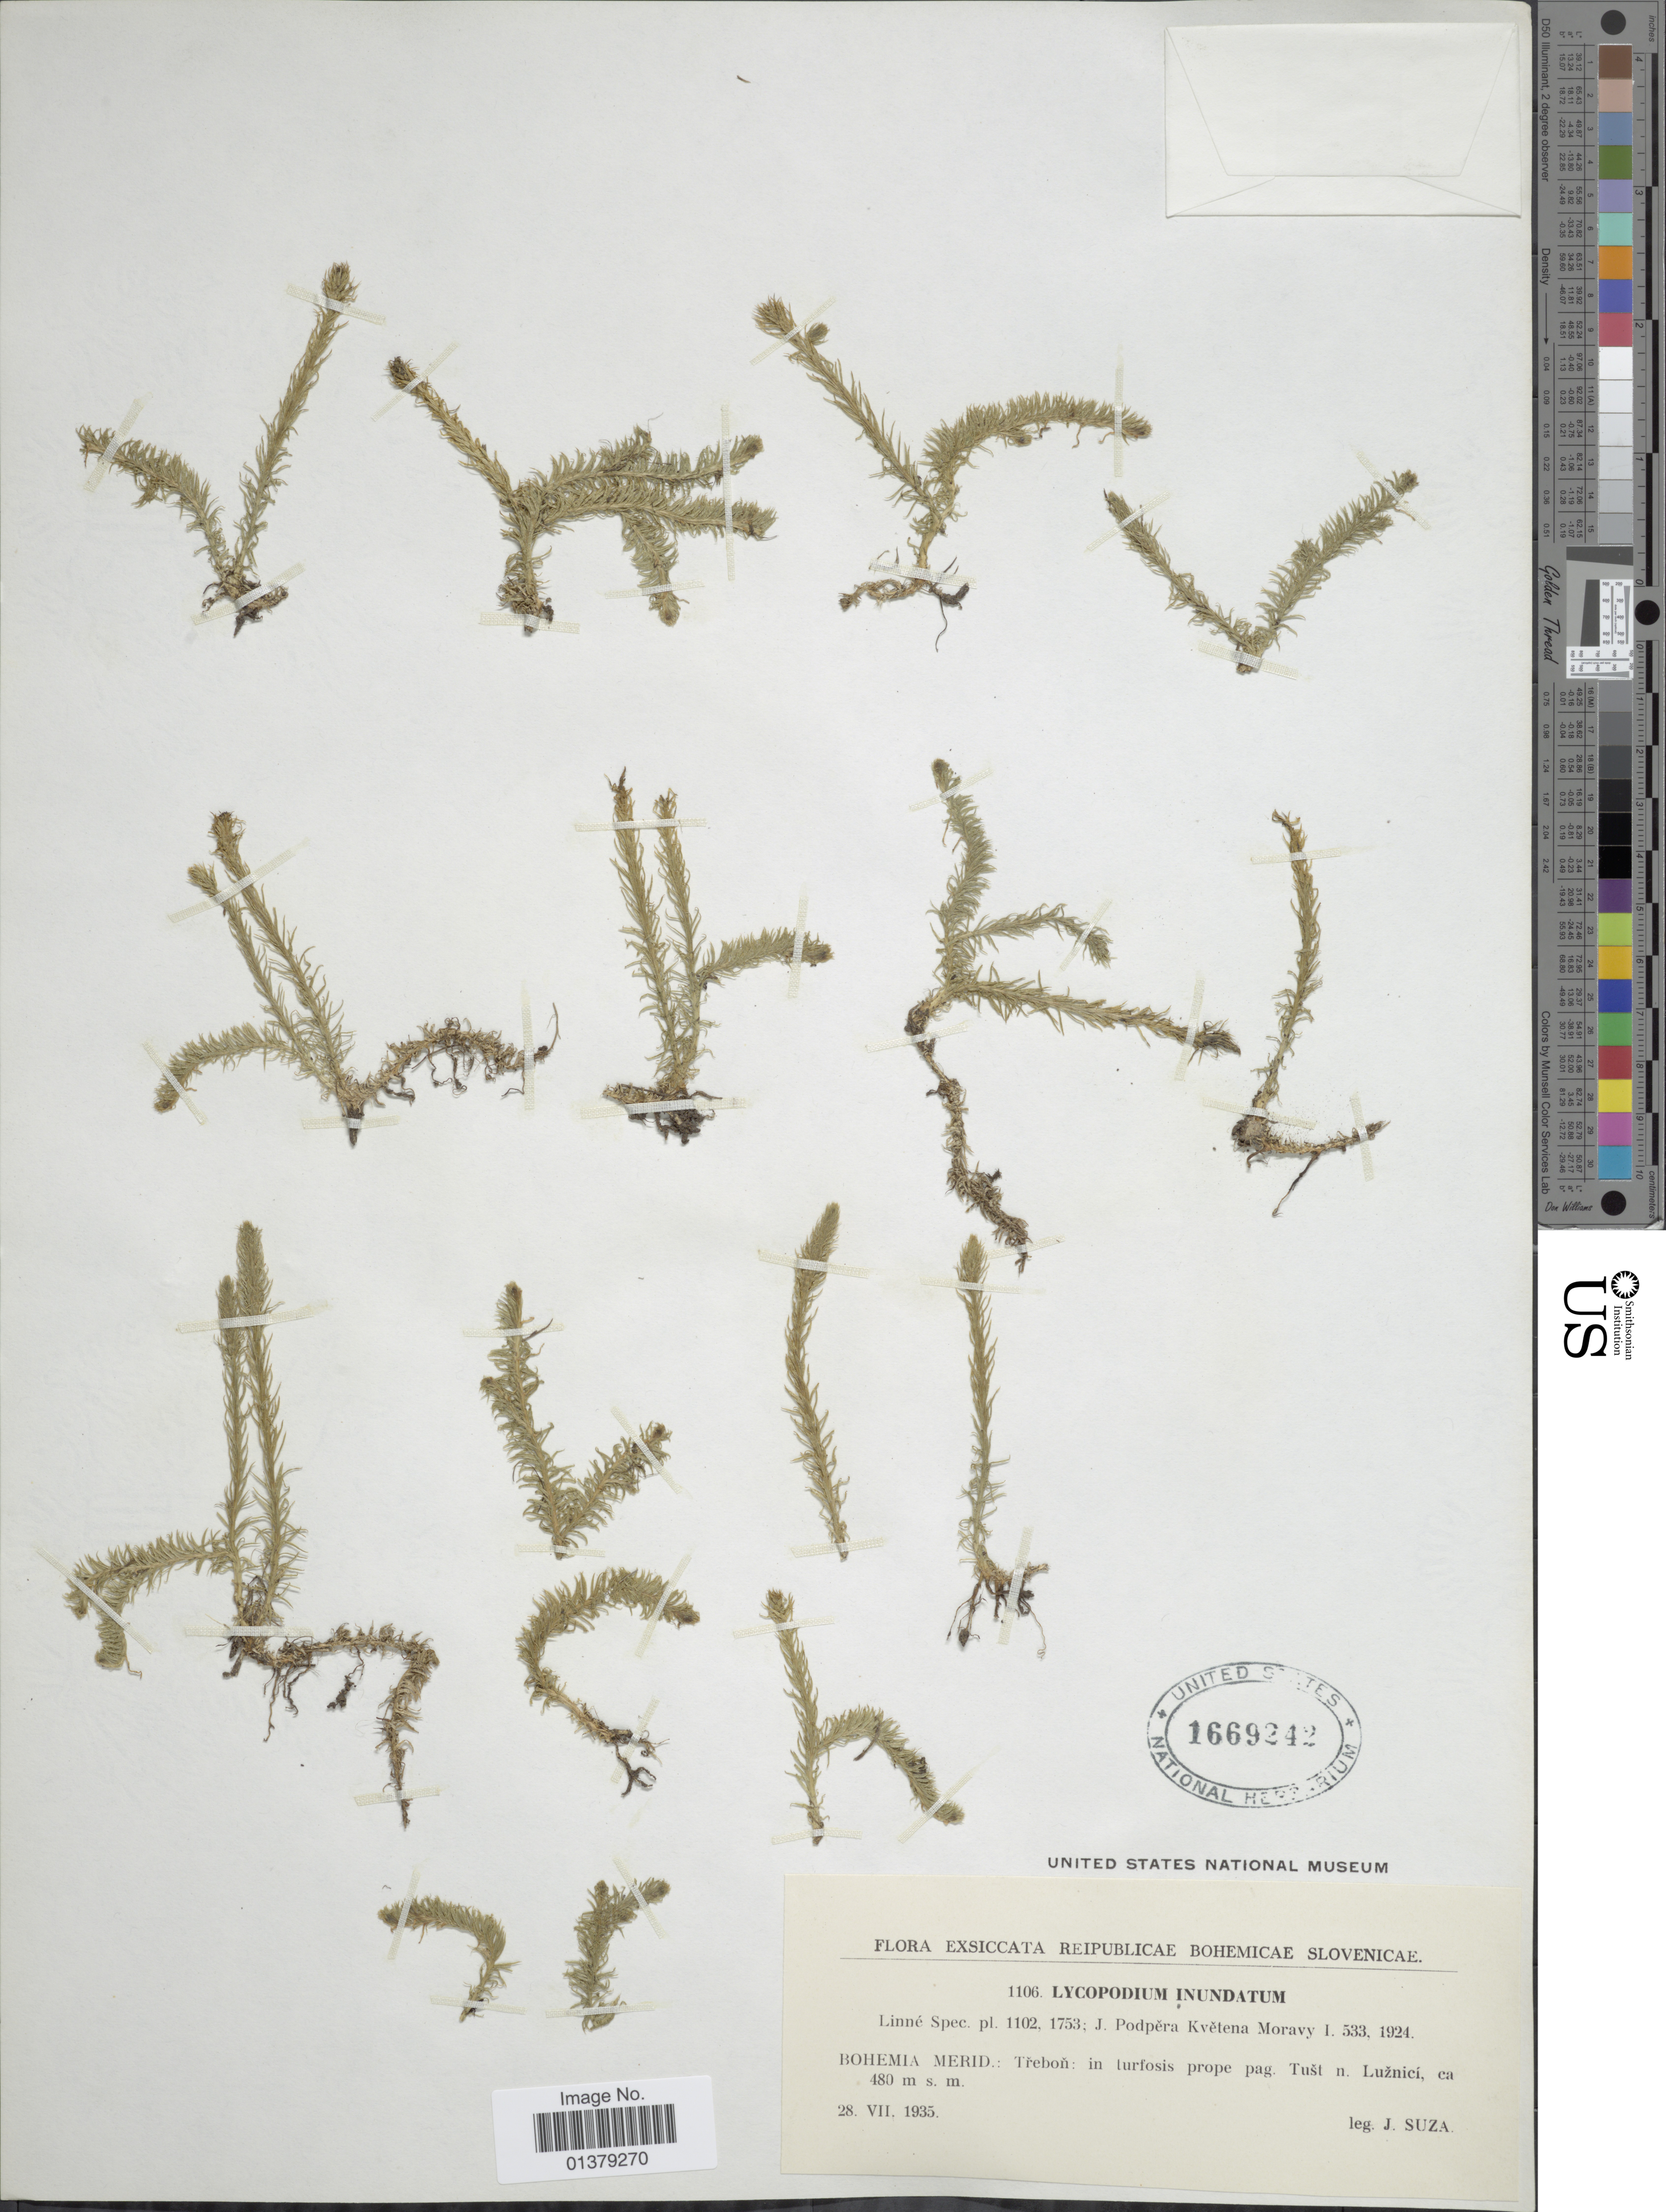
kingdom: Plantae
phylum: Tracheophyta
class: Lycopodiopsida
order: Lycopodiales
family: Lycopodiaceae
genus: Lycopodiella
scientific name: Lycopodiella inundata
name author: (L.) Holub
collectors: J. Suza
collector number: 1106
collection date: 1935-07-28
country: Slovenia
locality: Bohemia merid: Trebon: in turfosis prope pag Tust n. Luznici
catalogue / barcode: US 1669242